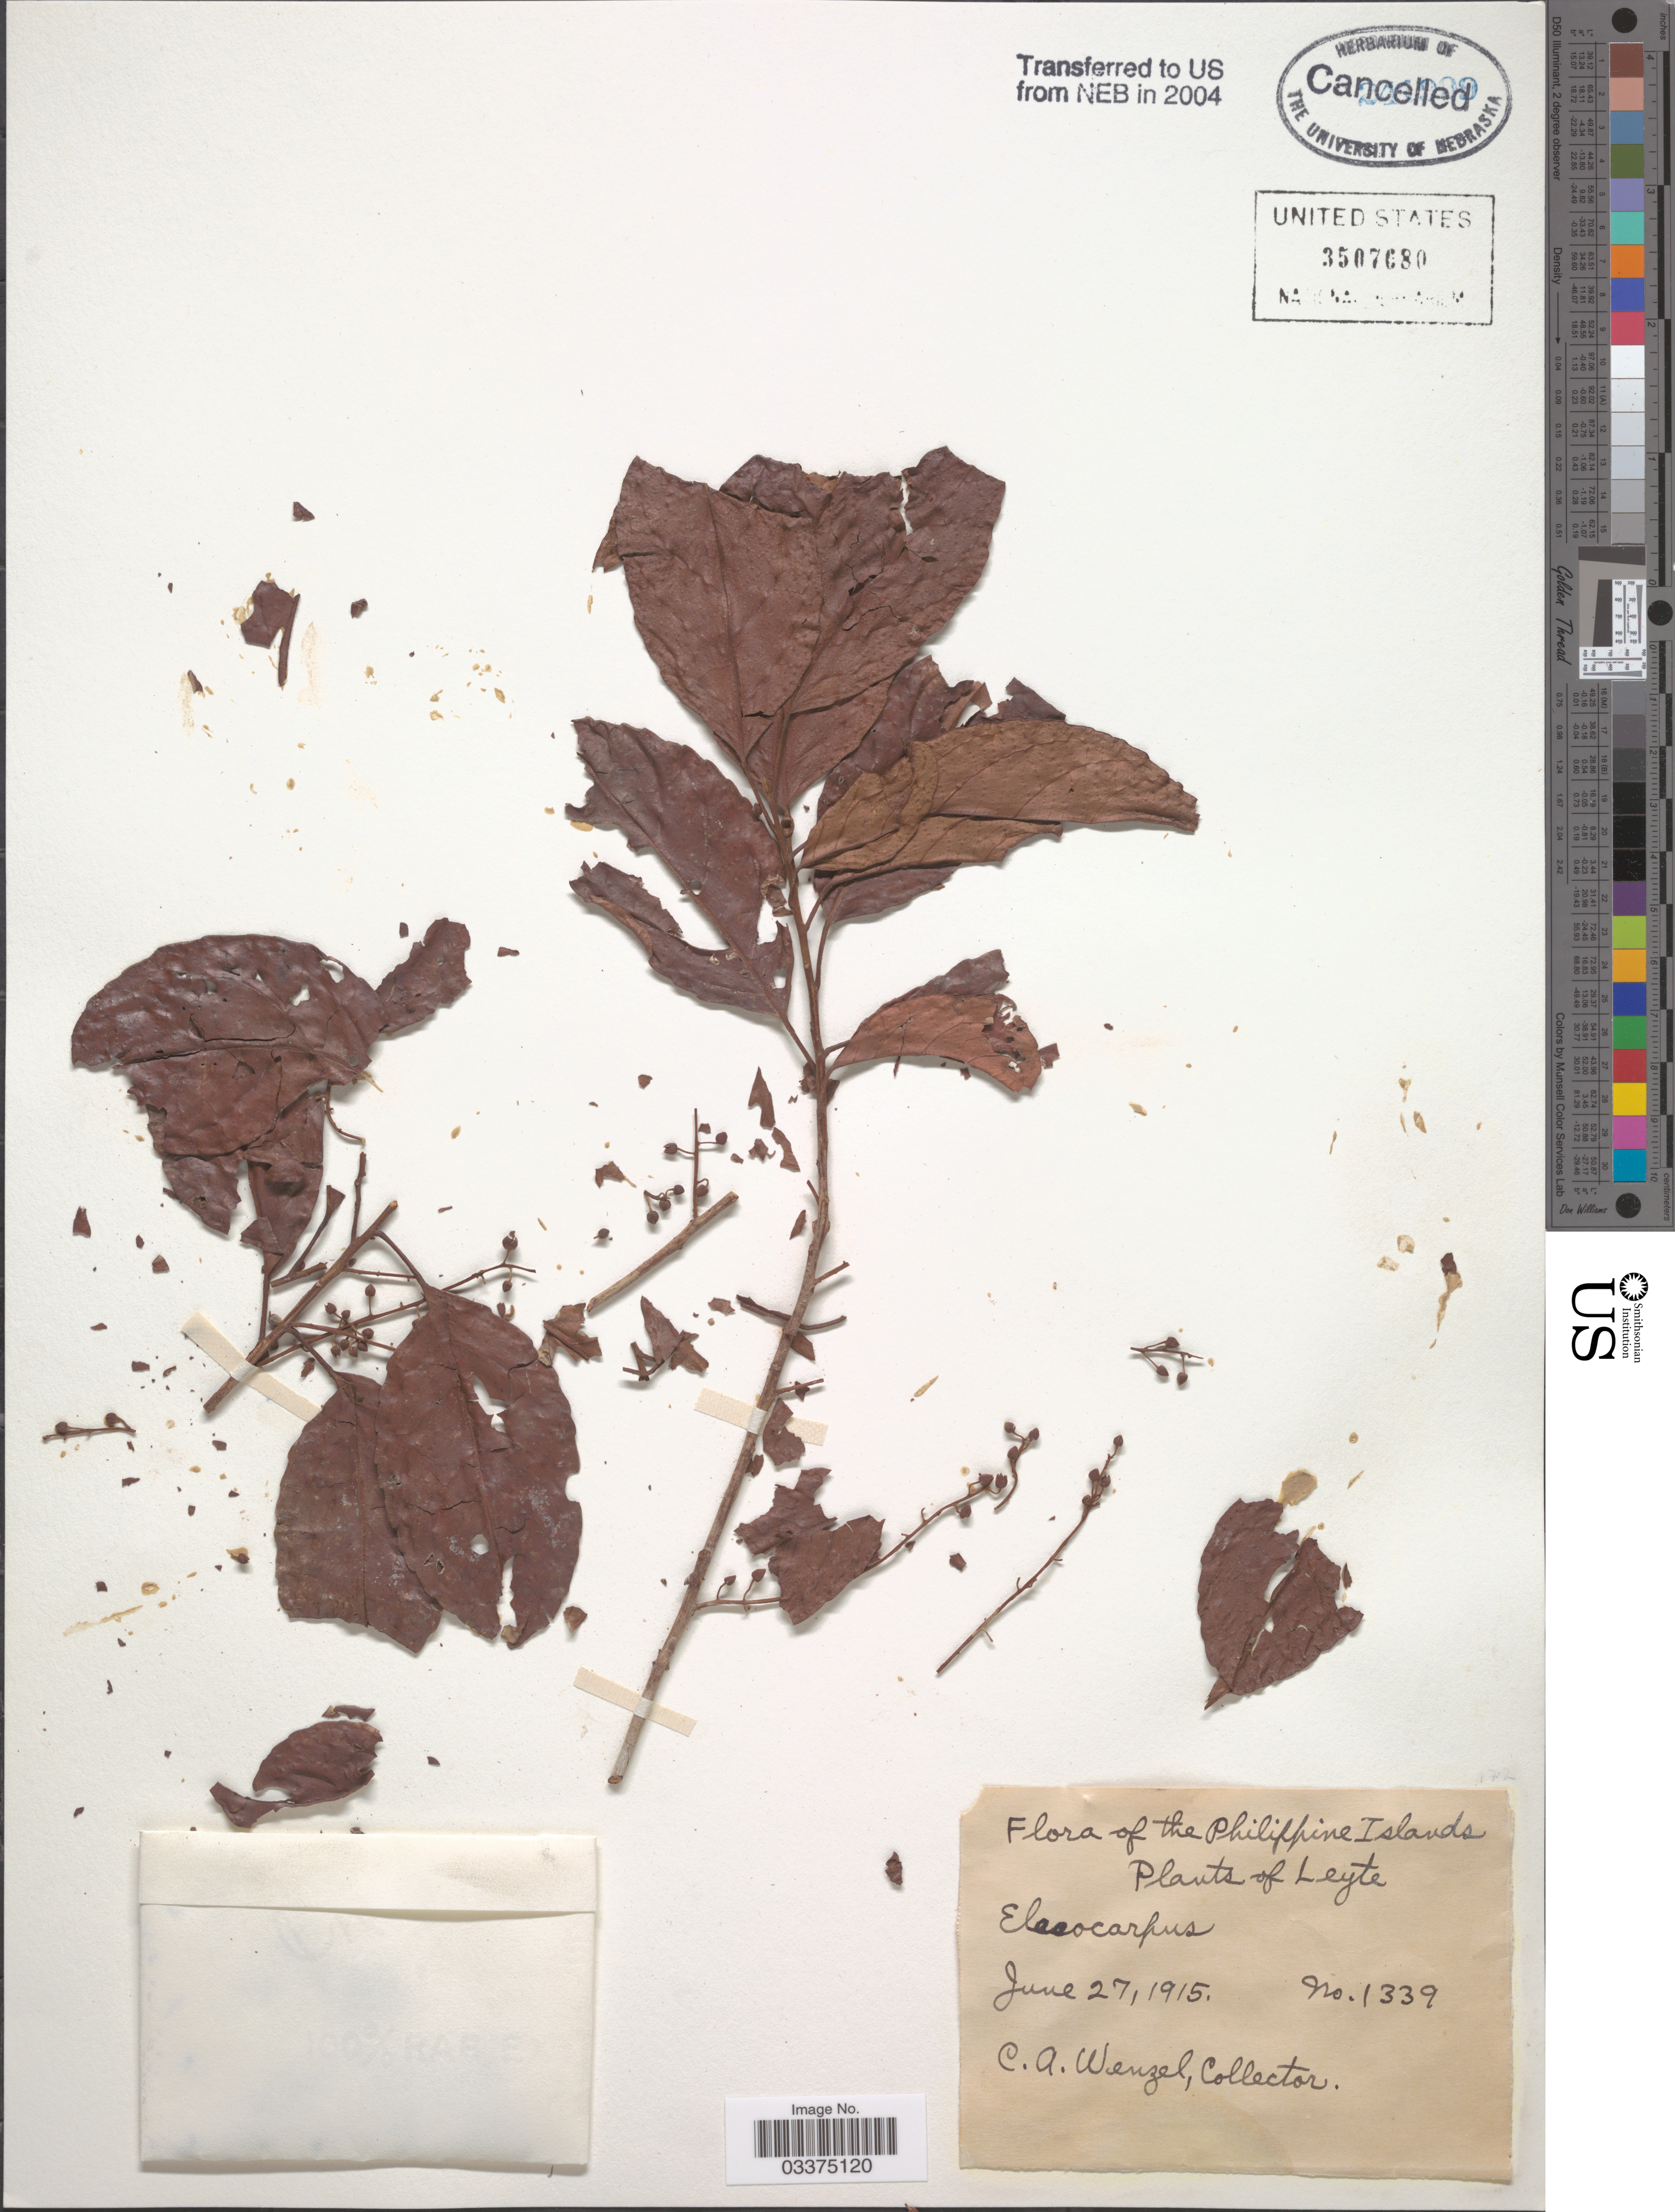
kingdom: Plantae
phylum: Tracheophyta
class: Magnoliopsida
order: Oxalidales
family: Elaeocarpaceae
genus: Elaeocarpus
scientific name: Elaeocarpus sp.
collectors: C. Wenzel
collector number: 1339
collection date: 1915-06-27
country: Philippines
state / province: Eastern Visayas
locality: Leyte.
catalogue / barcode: US 3607680